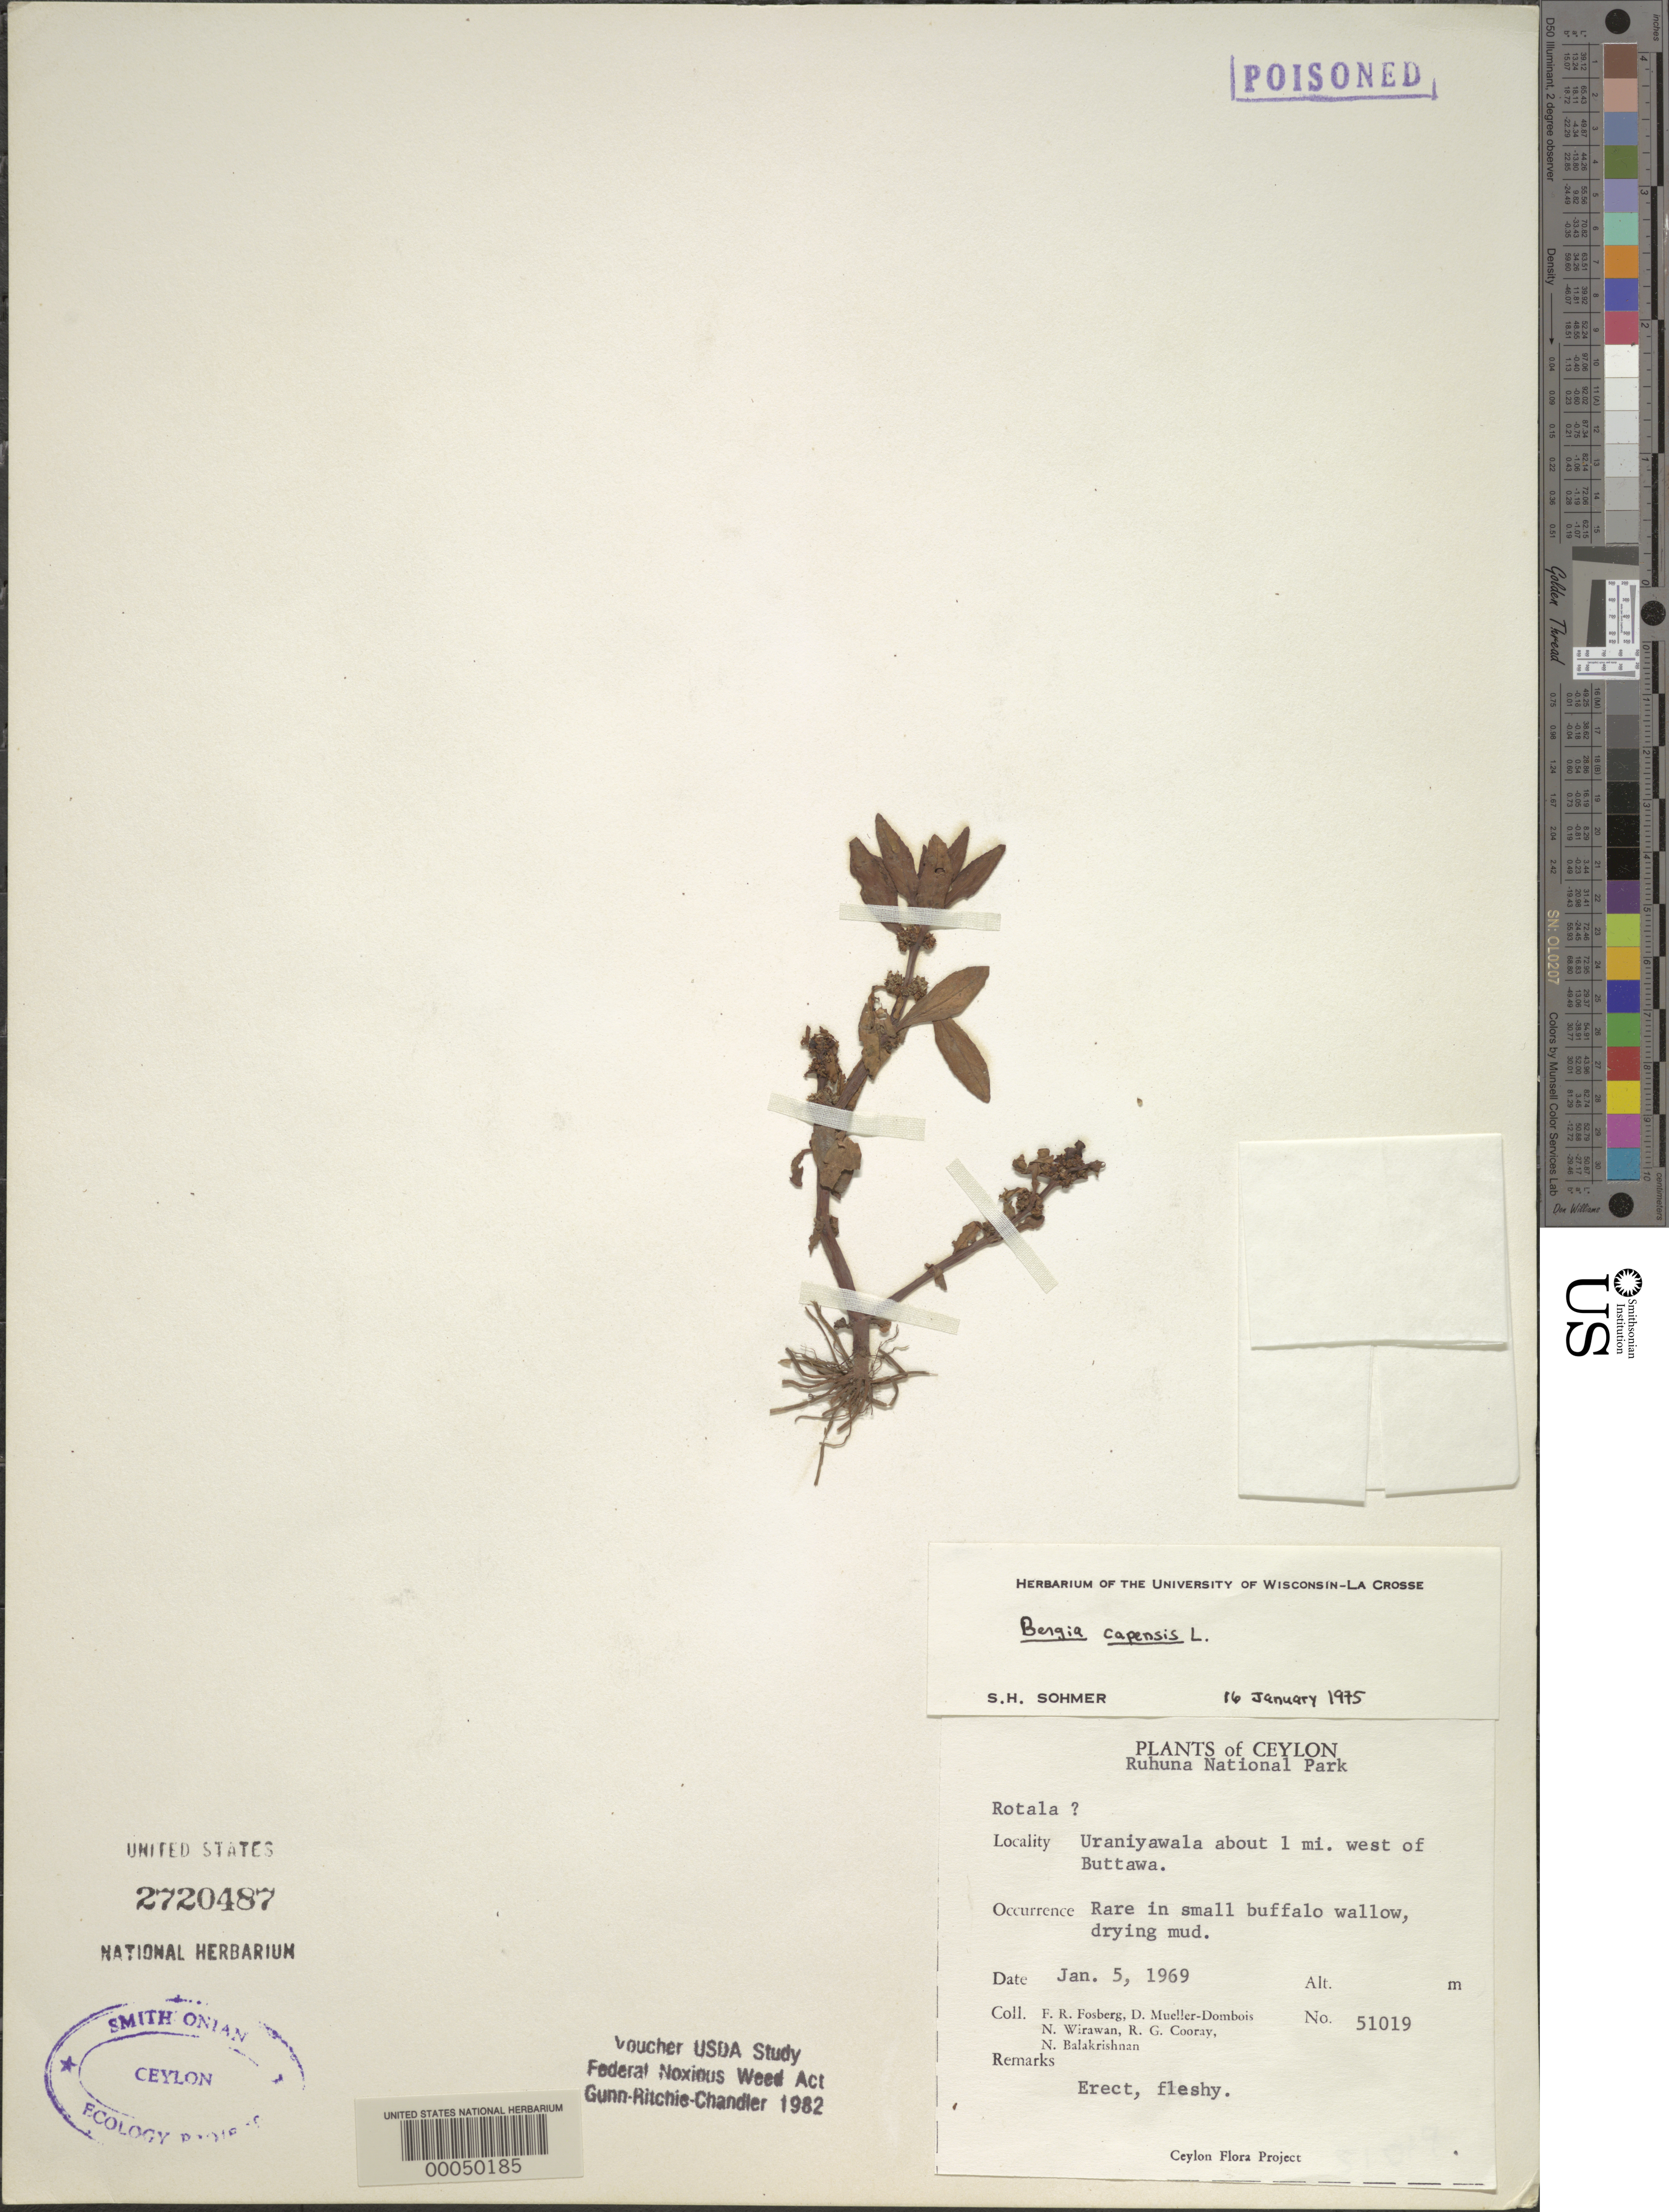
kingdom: Plantae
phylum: Tracheophyta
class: Magnoliopsida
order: Malpighiales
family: Elatinaceae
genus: Bergia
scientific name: Bergia capensis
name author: L.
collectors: F. R. Fosberg, D. Mueller-Dombois, N. Wirawan, R. Cooray & N. Balakrishnan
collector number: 51019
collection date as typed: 05 Jan 1969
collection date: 1969-01-05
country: Sri Lanka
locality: Uraniyawala, ca. 1 mi W of Buttawa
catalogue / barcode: US 2720487